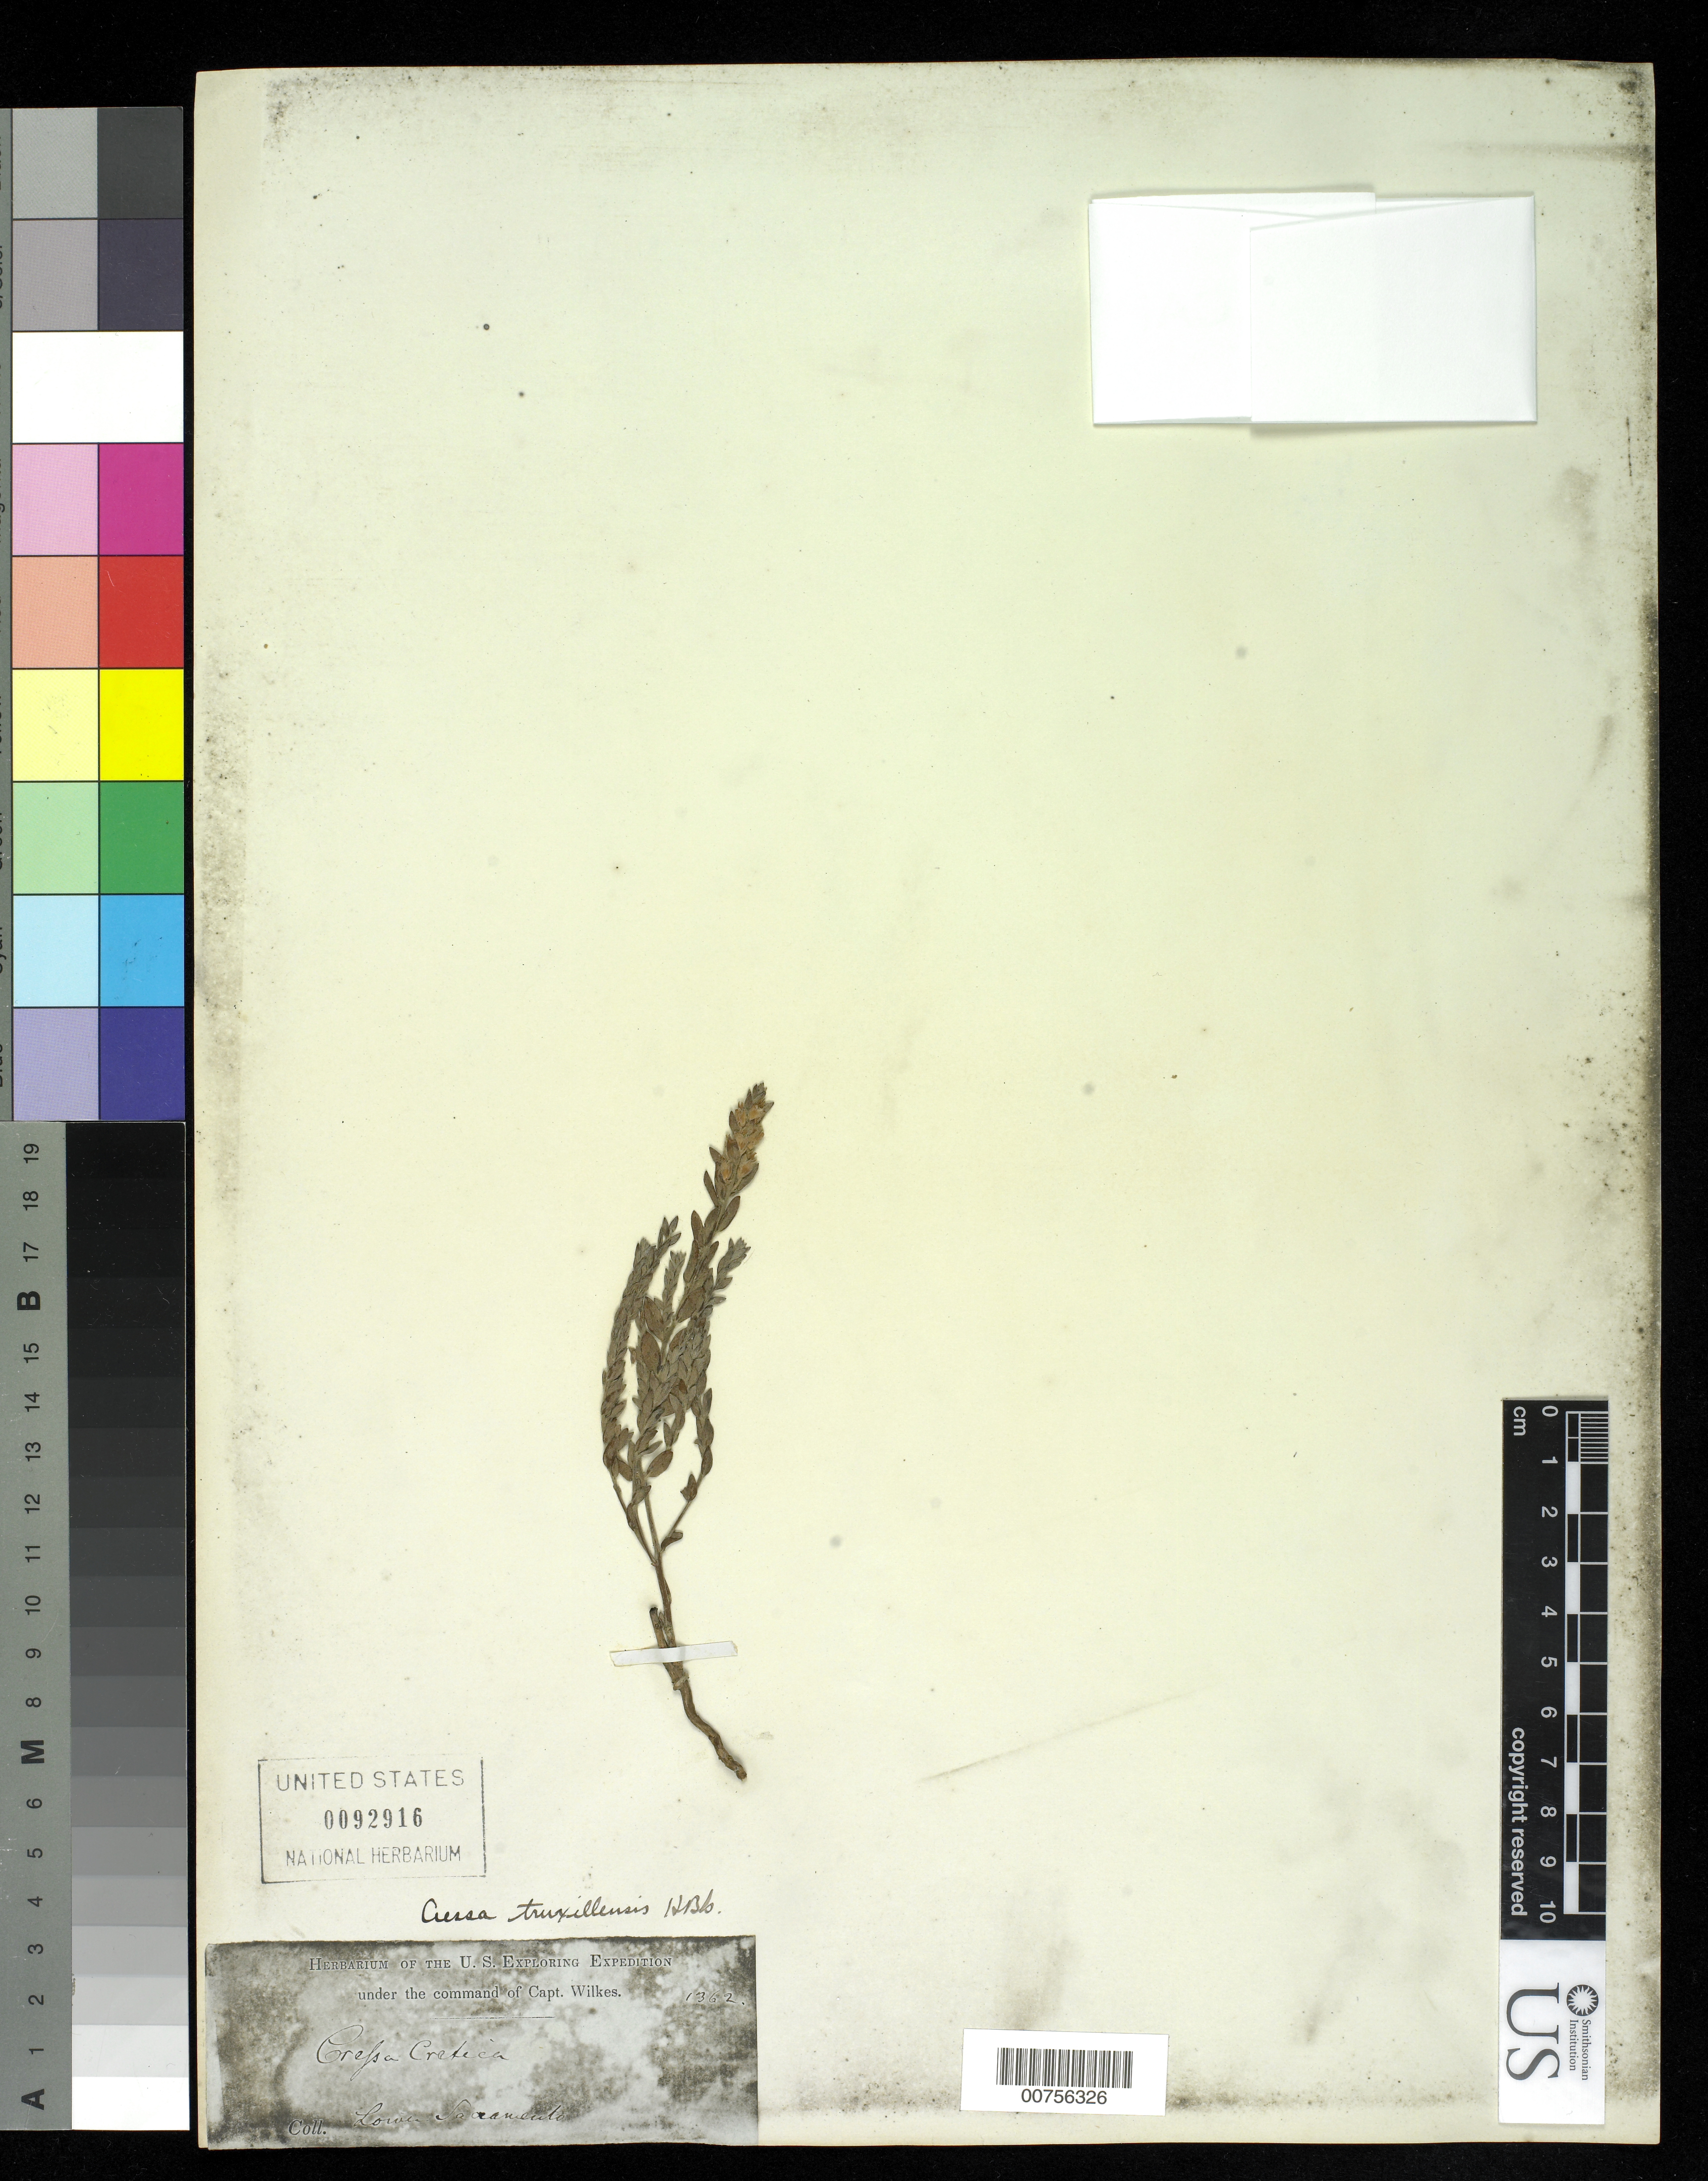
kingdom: Plantae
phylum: Tracheophyta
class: Magnoliopsida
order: Solanales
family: Convolvulaceae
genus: Cressa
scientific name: Cressa truxillensis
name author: Kunth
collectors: Wilkes Explor. Exped.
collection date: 1838/1842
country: United States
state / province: California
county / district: Sacramento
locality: Lower Sacramento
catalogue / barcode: US 92916